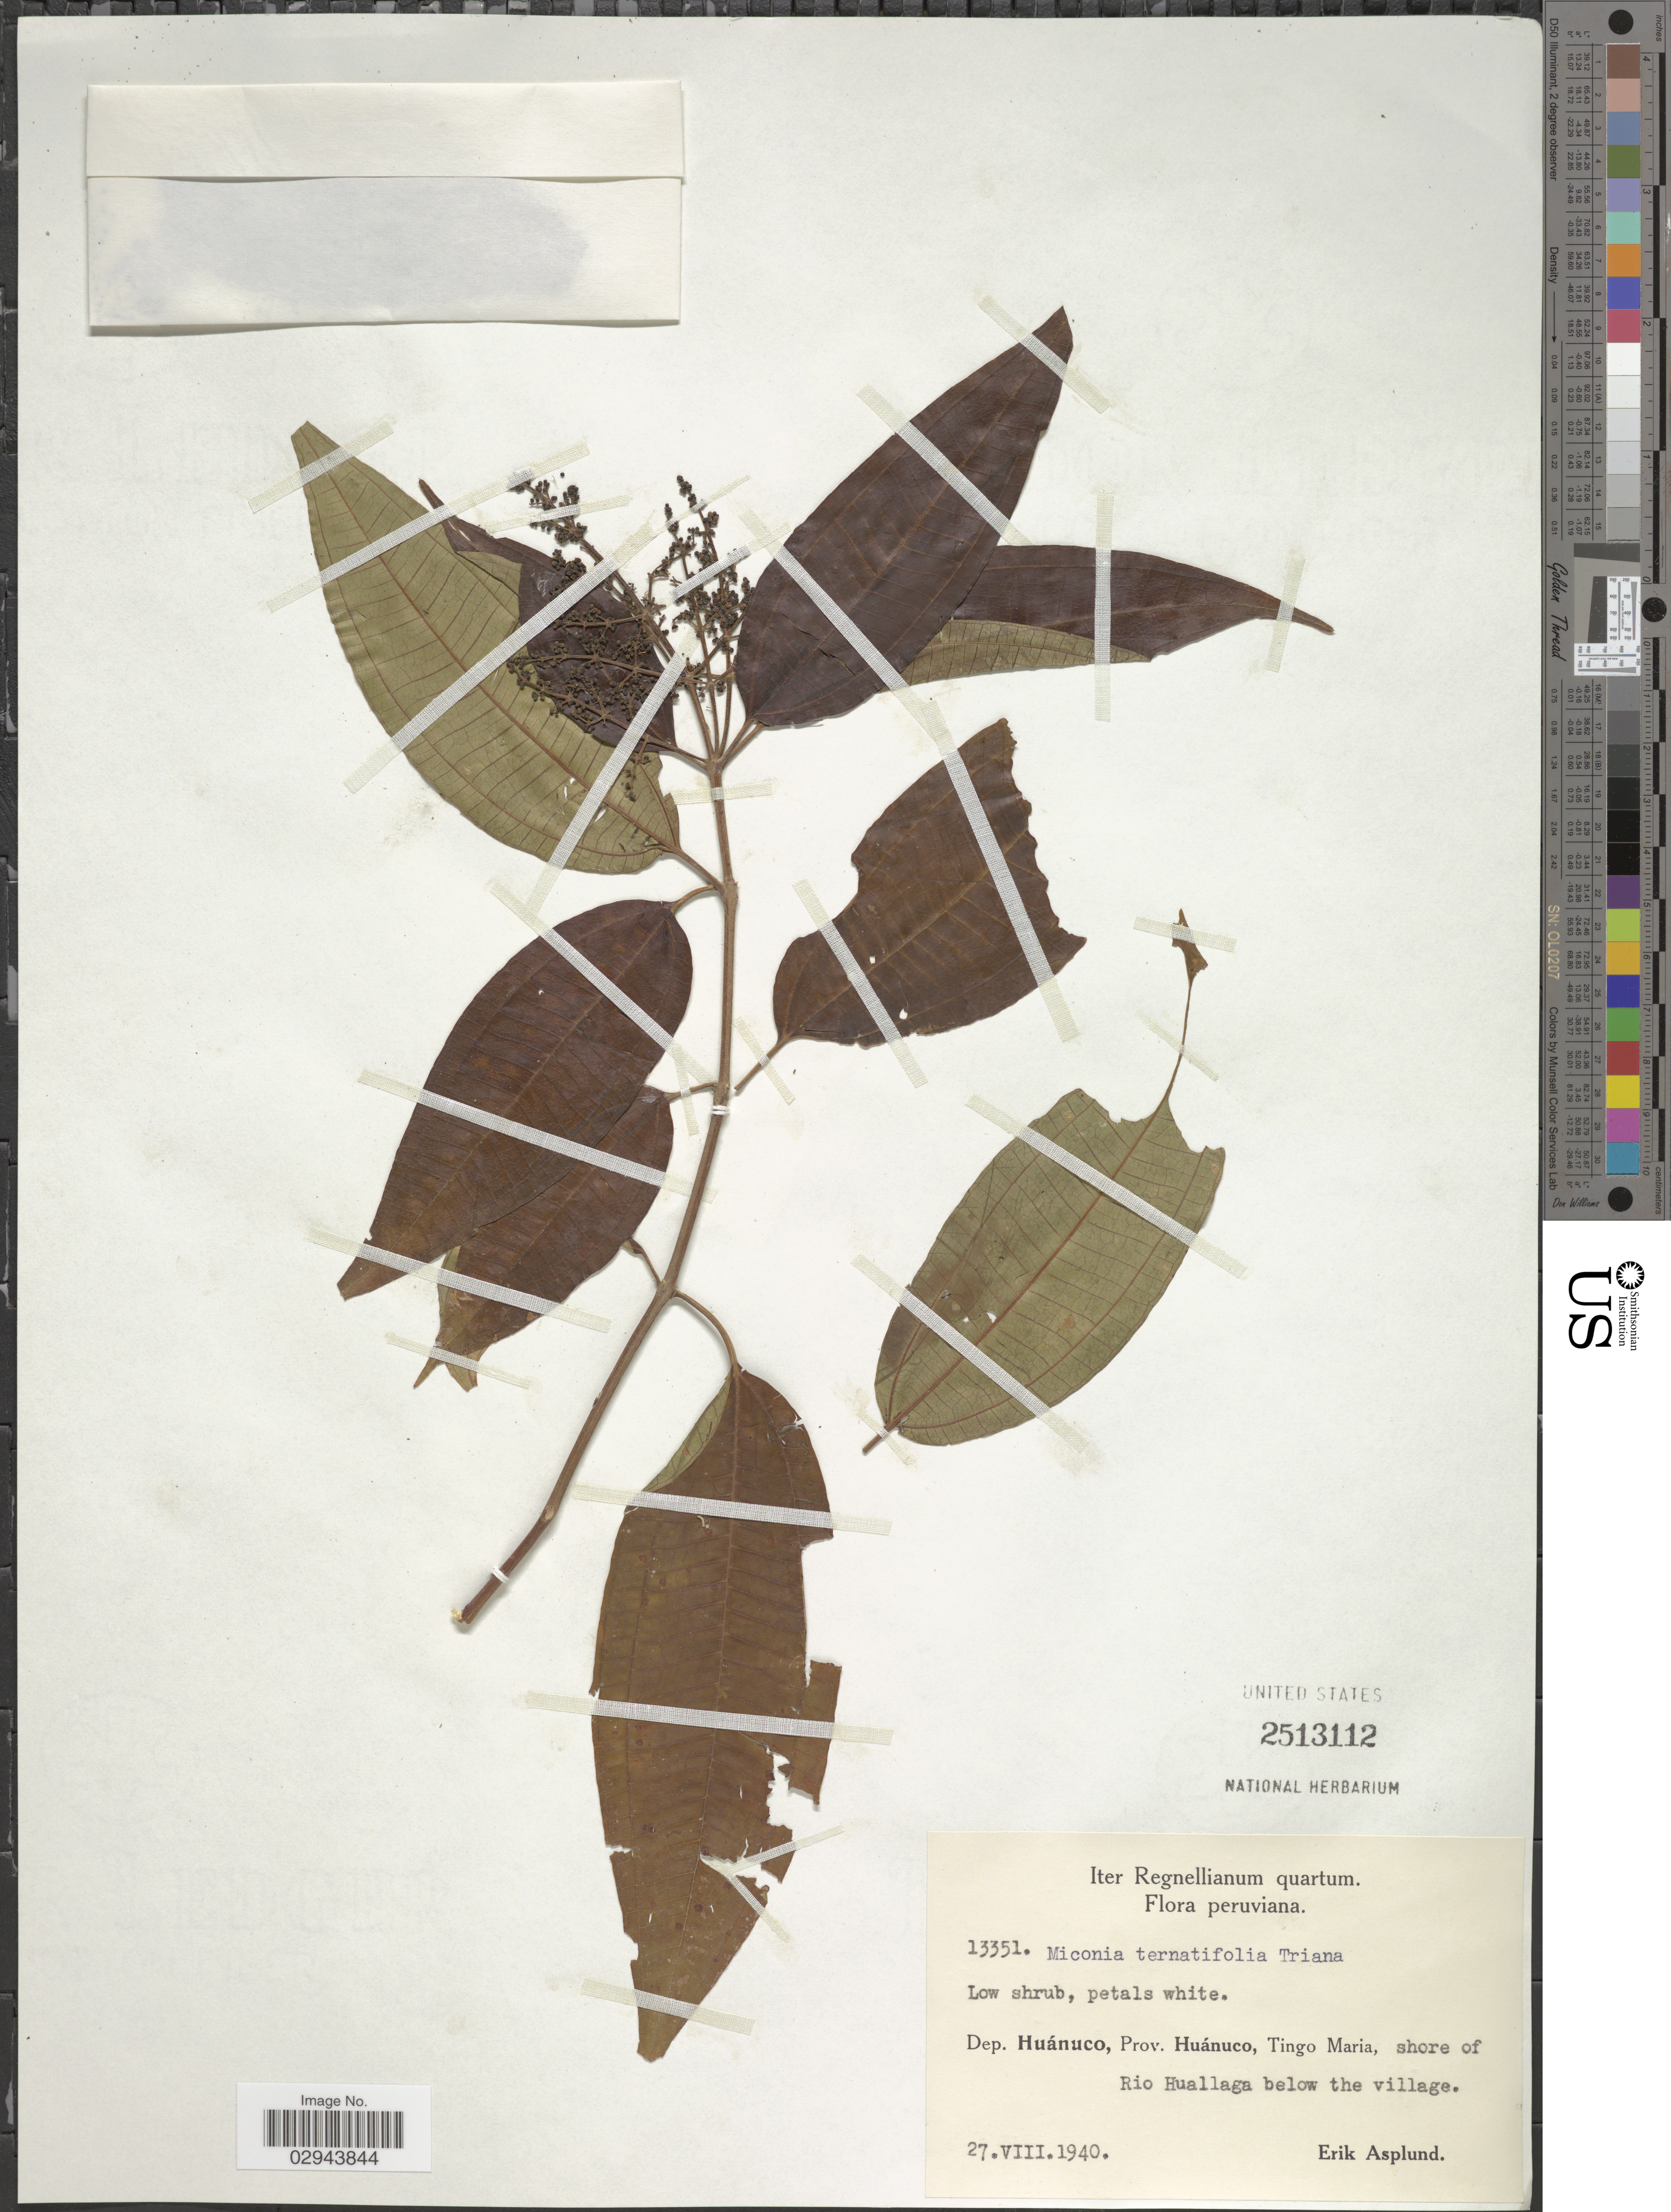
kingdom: Plantae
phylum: Tracheophyta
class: Magnoliopsida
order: Myrtales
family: Melastomataceae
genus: Miconia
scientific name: Miconia ternatifolia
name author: Triana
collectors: E. Asplund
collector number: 13351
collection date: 1940-08-27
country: Peru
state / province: Huánuco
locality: Dep. Húanuco, Prov. Huánuco, Tingo Maria, shore of Rio Huallaga below the village.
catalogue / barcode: US 2513112